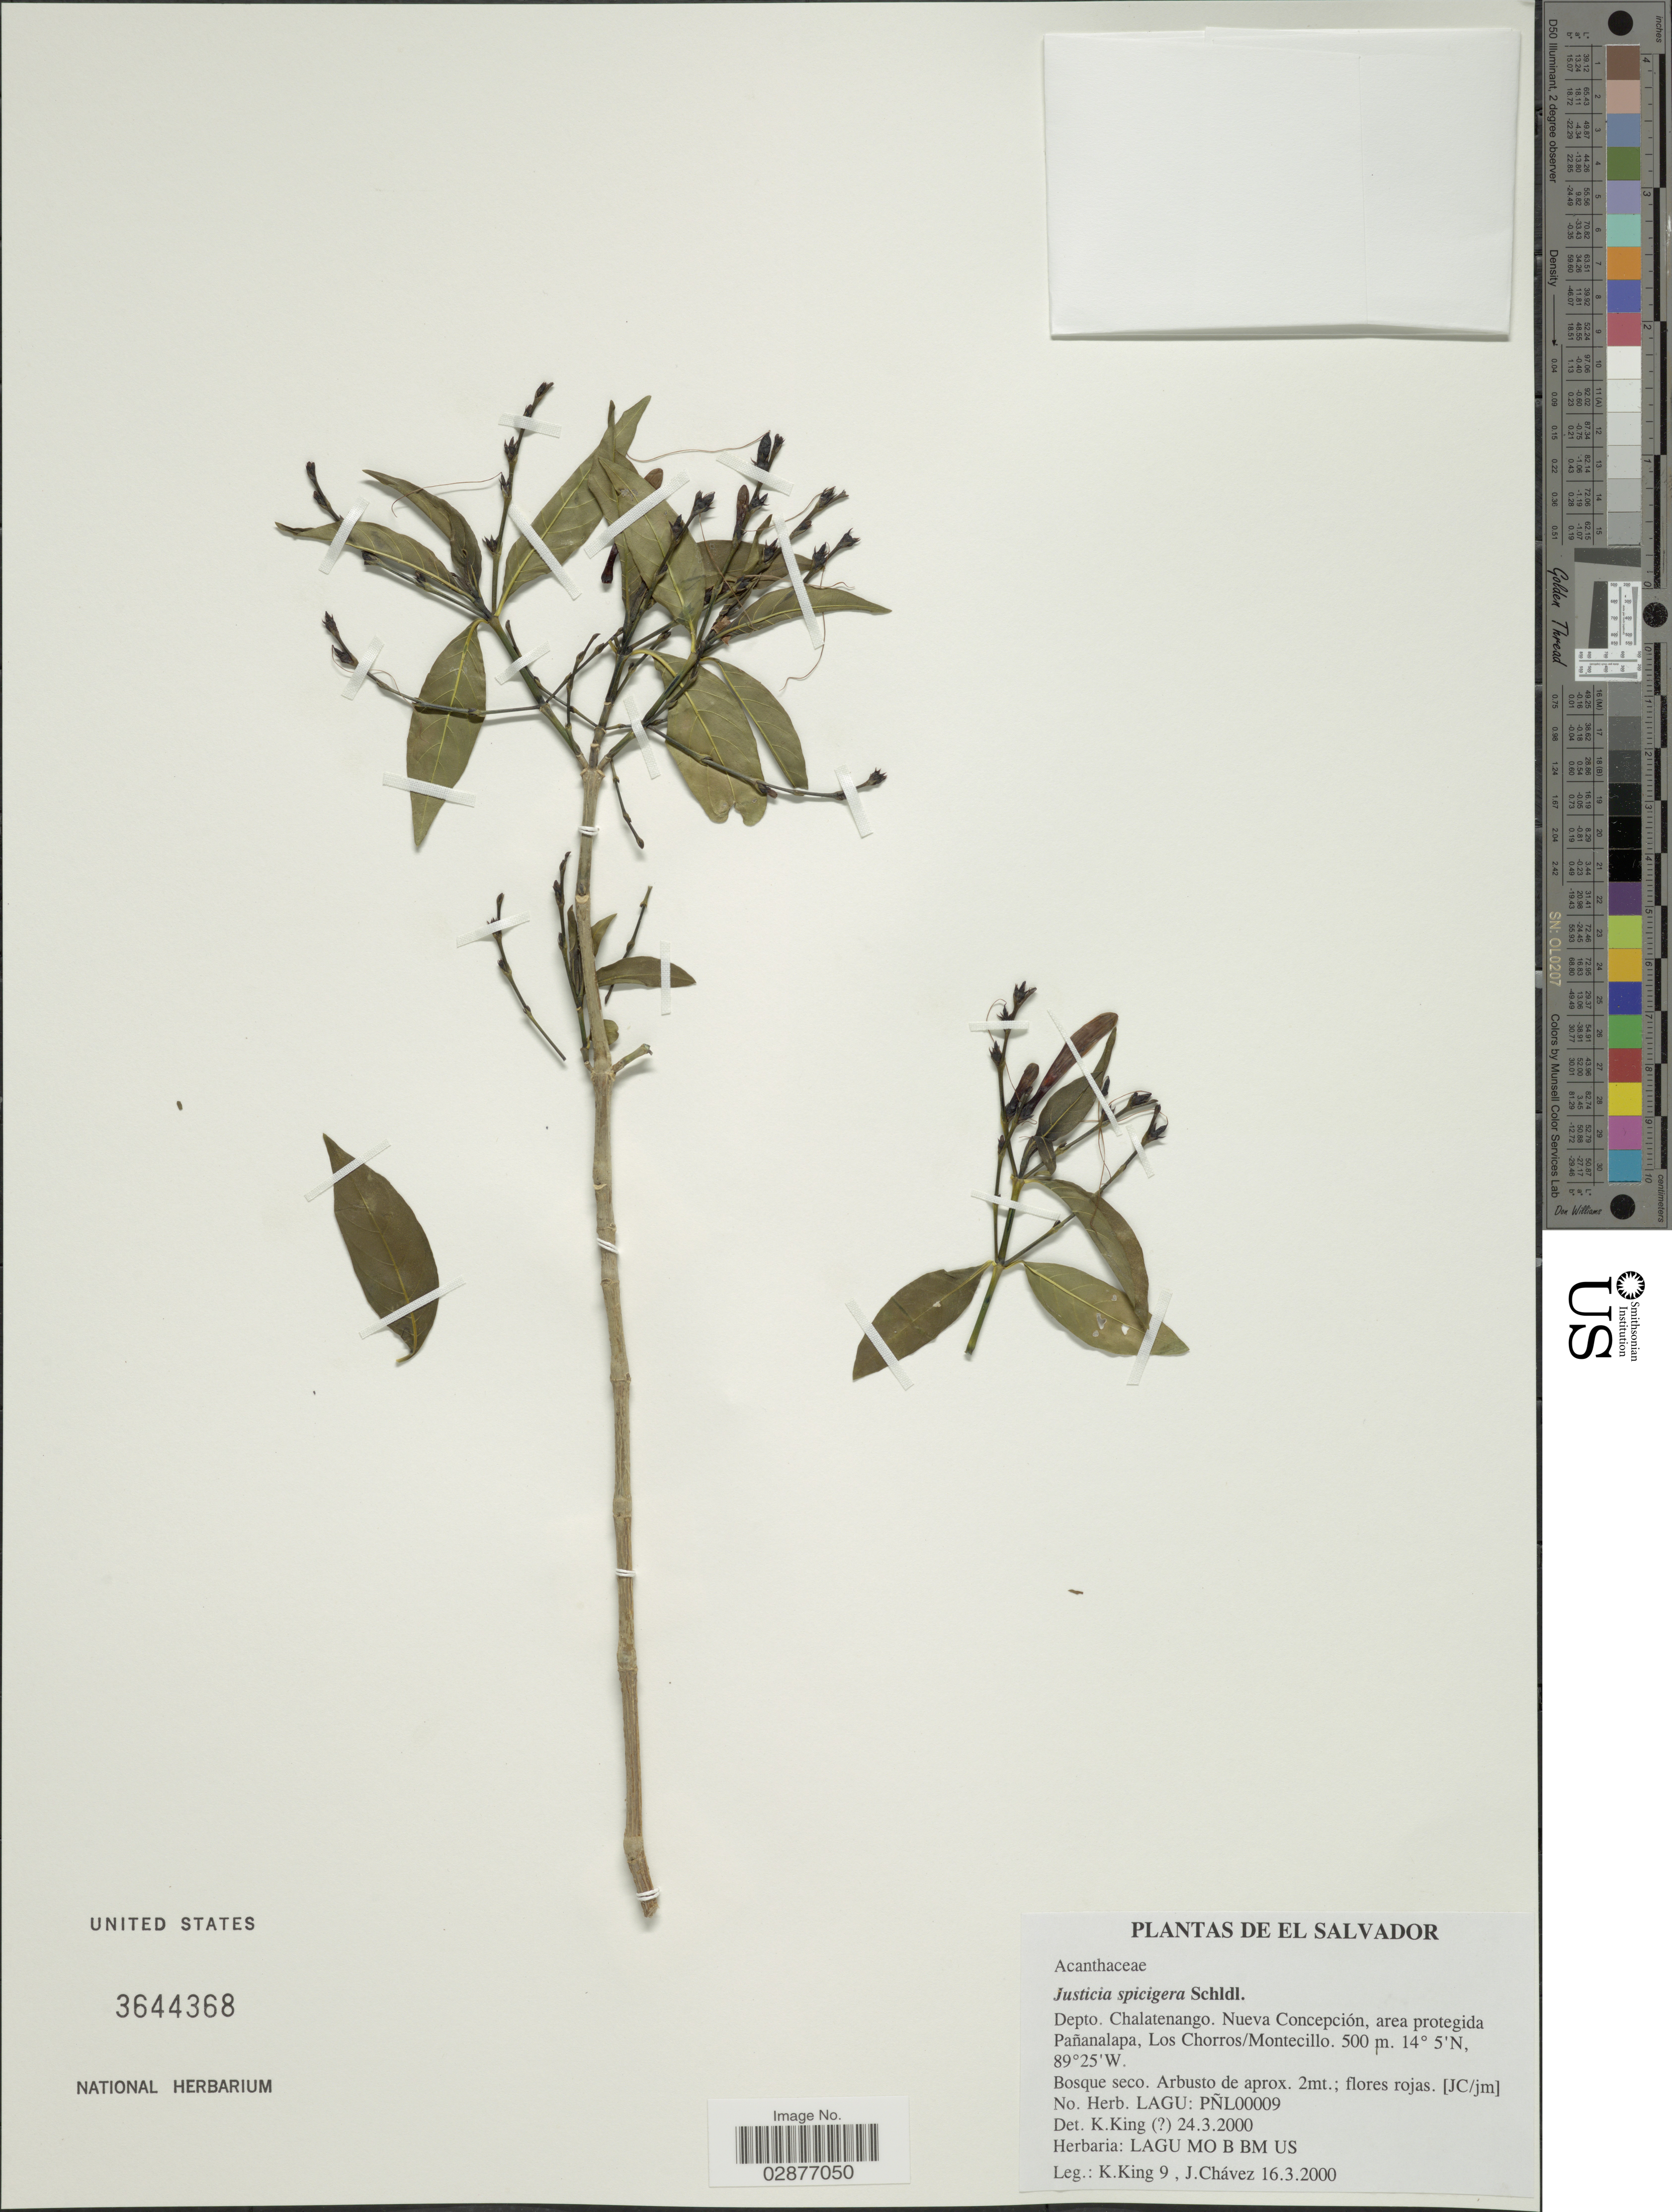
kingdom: Plantae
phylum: Tracheophyta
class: Magnoliopsida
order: Lamiales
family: Acanthaceae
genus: Justicia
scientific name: Justicia spicigera 'Sidicaro'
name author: Schltdl.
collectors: K. King & J. Chávez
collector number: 9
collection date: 2000-03-16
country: El Salvador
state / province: Chalatenango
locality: Depto. Chalatenango. Nueva Concepción, area protegida Pañanalapa, Los Chorros/Montecillo.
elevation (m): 500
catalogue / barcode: US 3644368